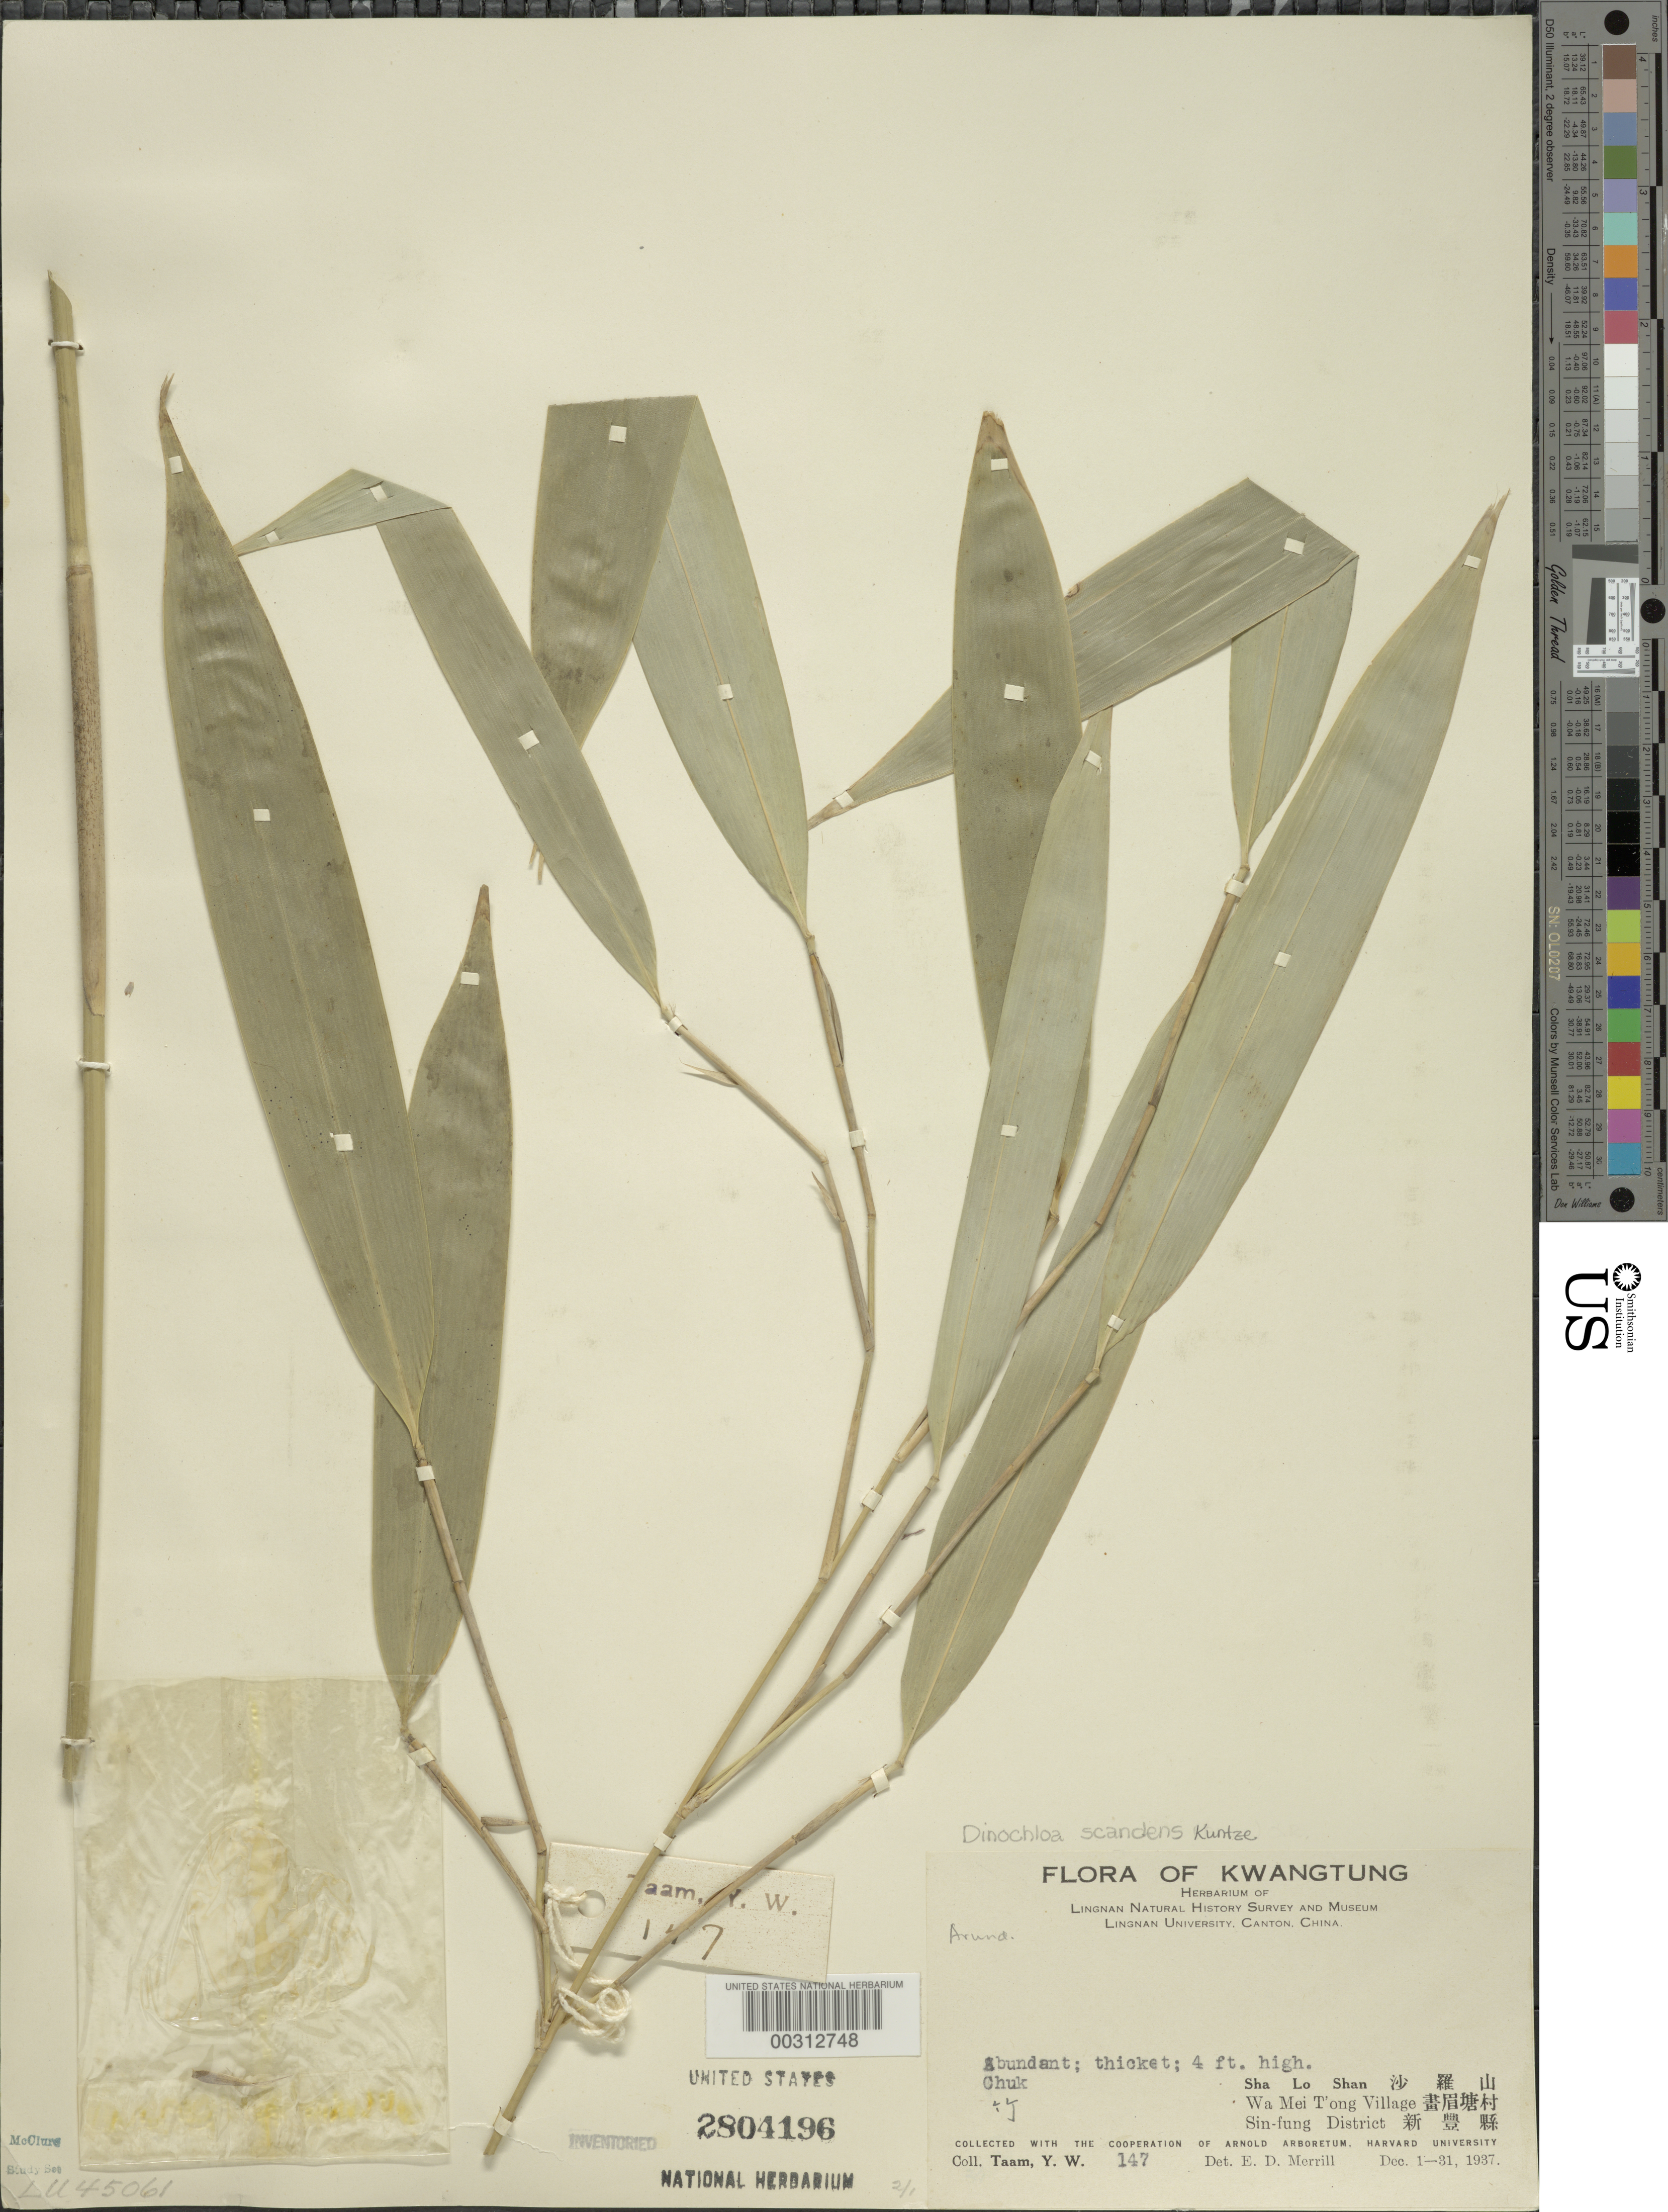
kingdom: Plantae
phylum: Tracheophyta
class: Liliopsida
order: Poales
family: Poaceae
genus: Dinochloa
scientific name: Dinochloa scandens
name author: (Blume ex Nees) Kuntze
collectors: Y. W. Taam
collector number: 147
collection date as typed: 01 Dec 1937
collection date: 1937-12-01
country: China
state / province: Guangdong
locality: Sin-fung district, wa mei t'ong village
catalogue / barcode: US 2804196